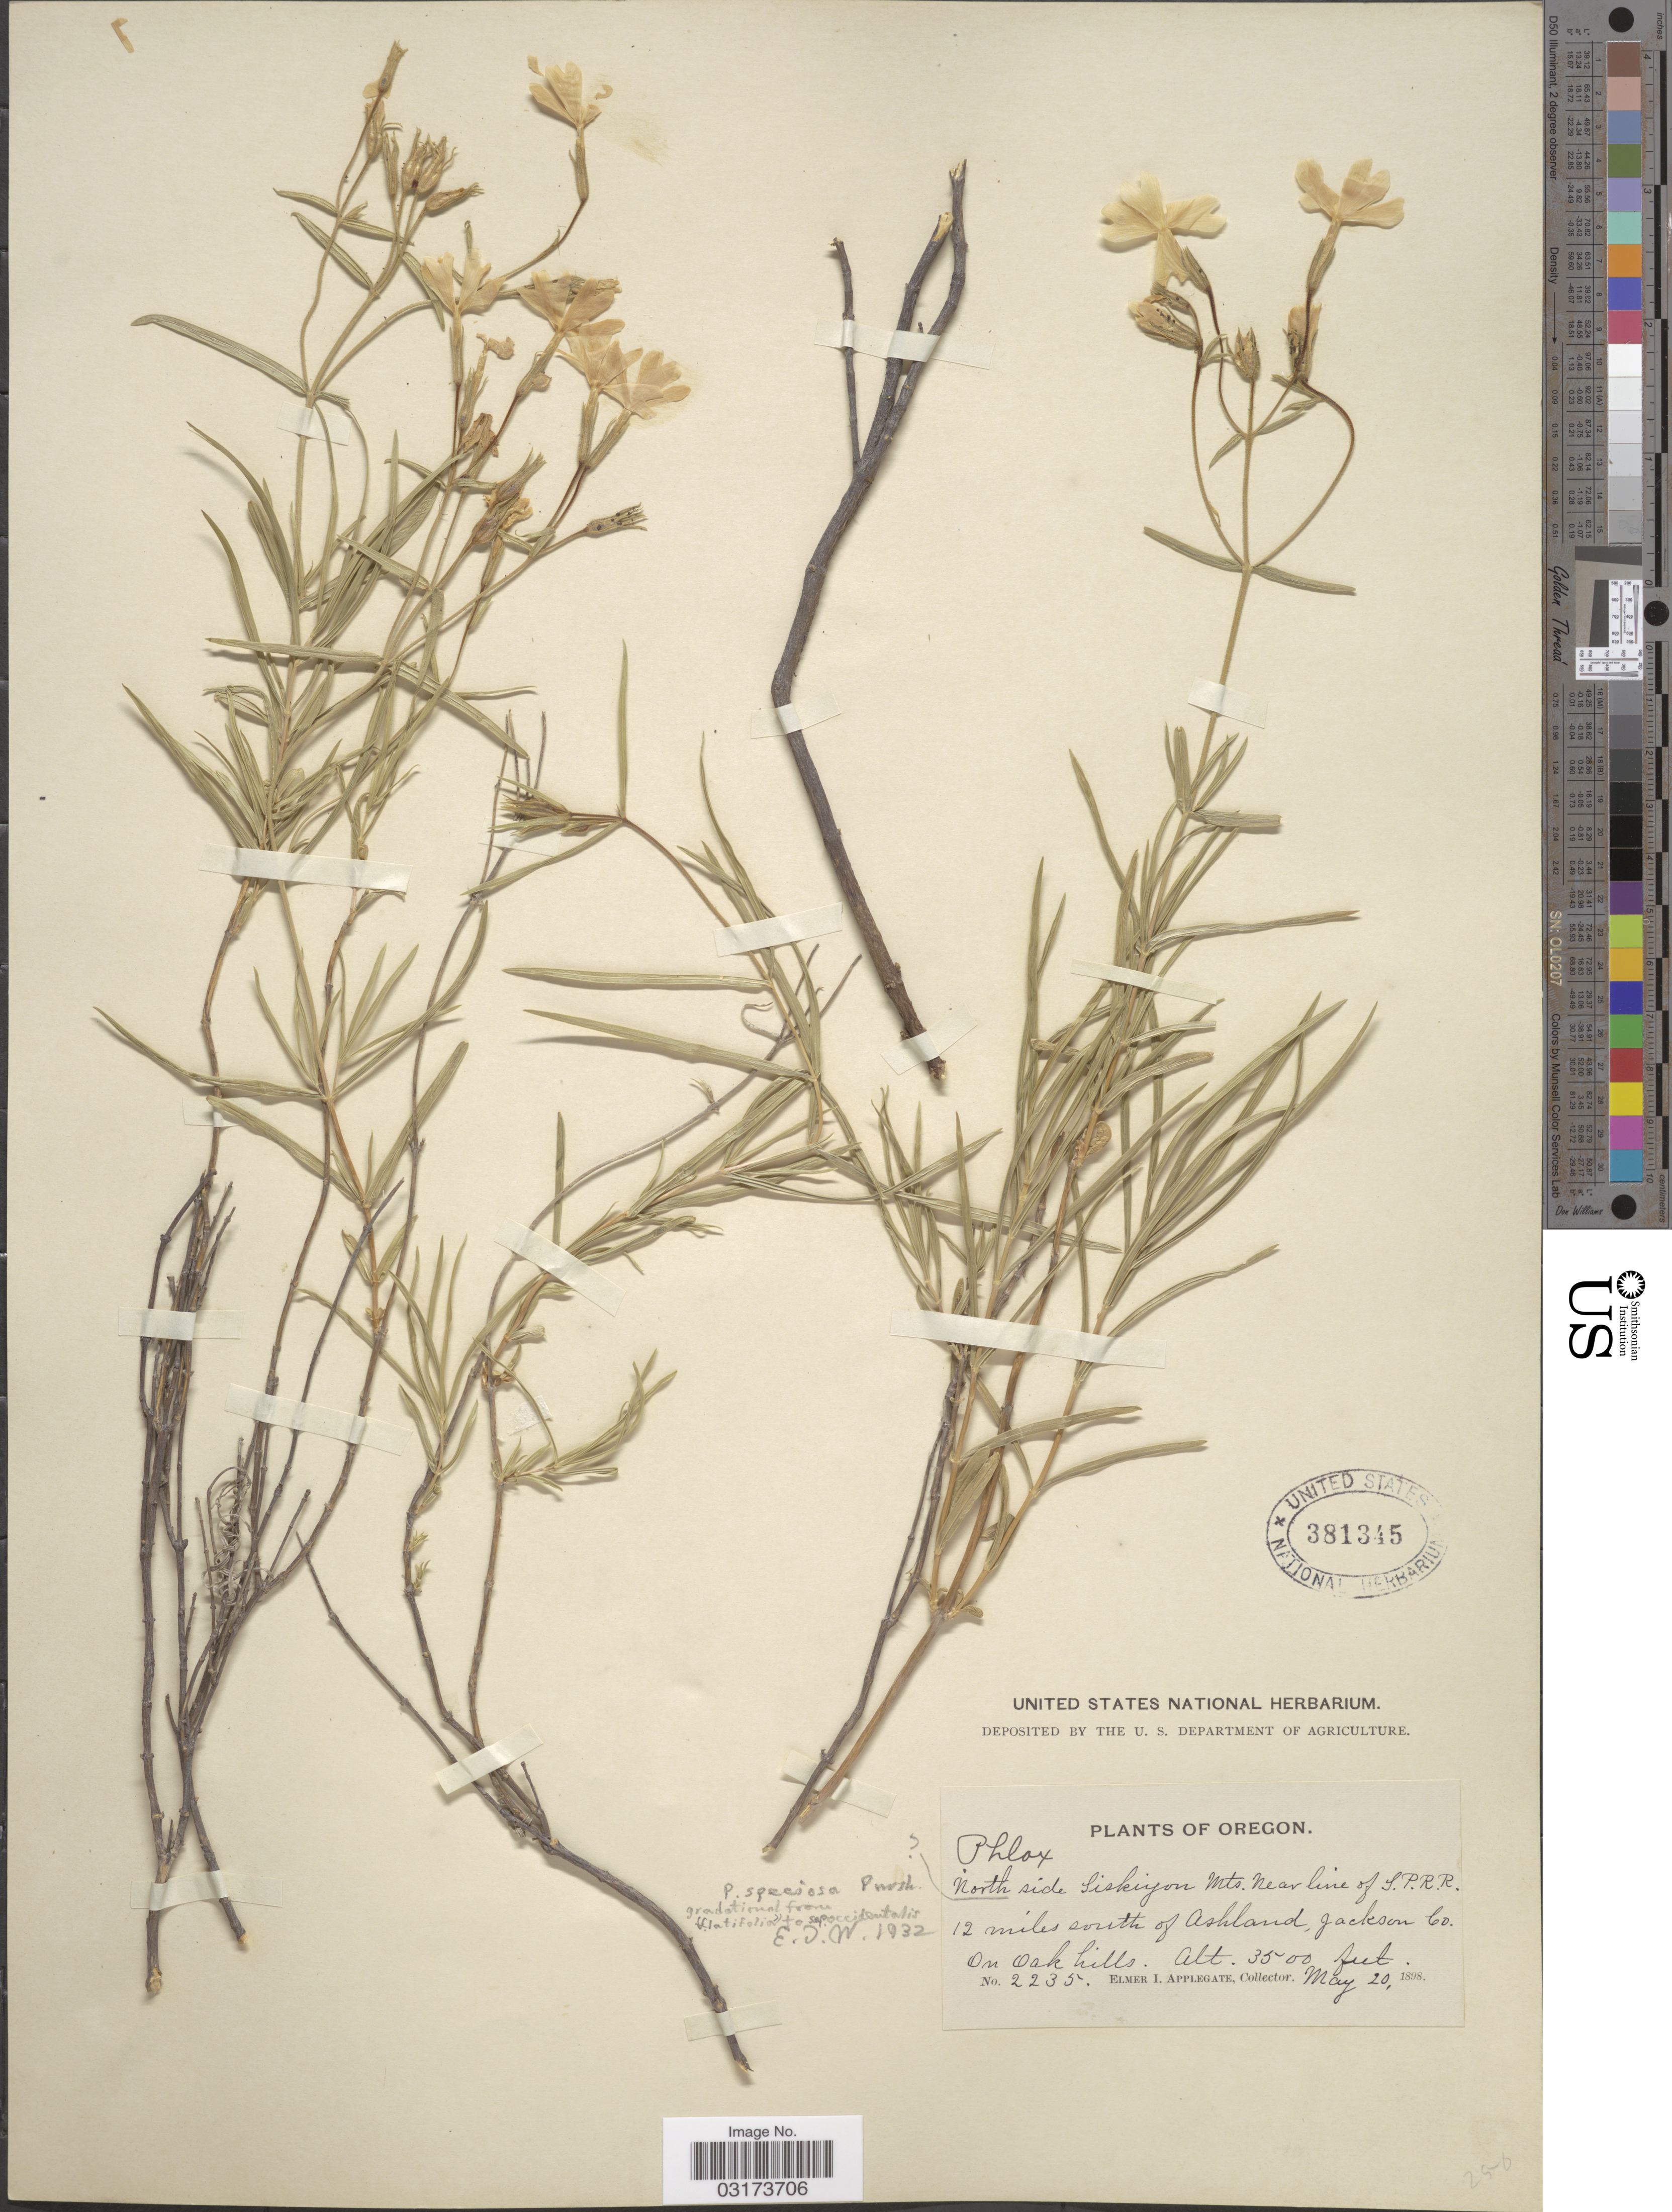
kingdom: Plantae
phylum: Tracheophyta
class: Magnoliopsida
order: Ericales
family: Polemoniaceae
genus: Phlox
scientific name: Phlox speciosa subsp. occidentalis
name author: (Durand ex Torr.) Wherry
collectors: E. I. Applegate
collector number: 2235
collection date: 1898-05-20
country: United States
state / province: Oregon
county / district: Jackson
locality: North [unsure placement] side Siskiyou Mts. Near line of S.P.R.R. 12 miles south of Ashland. Jackson Co.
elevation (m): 1067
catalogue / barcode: US 381345